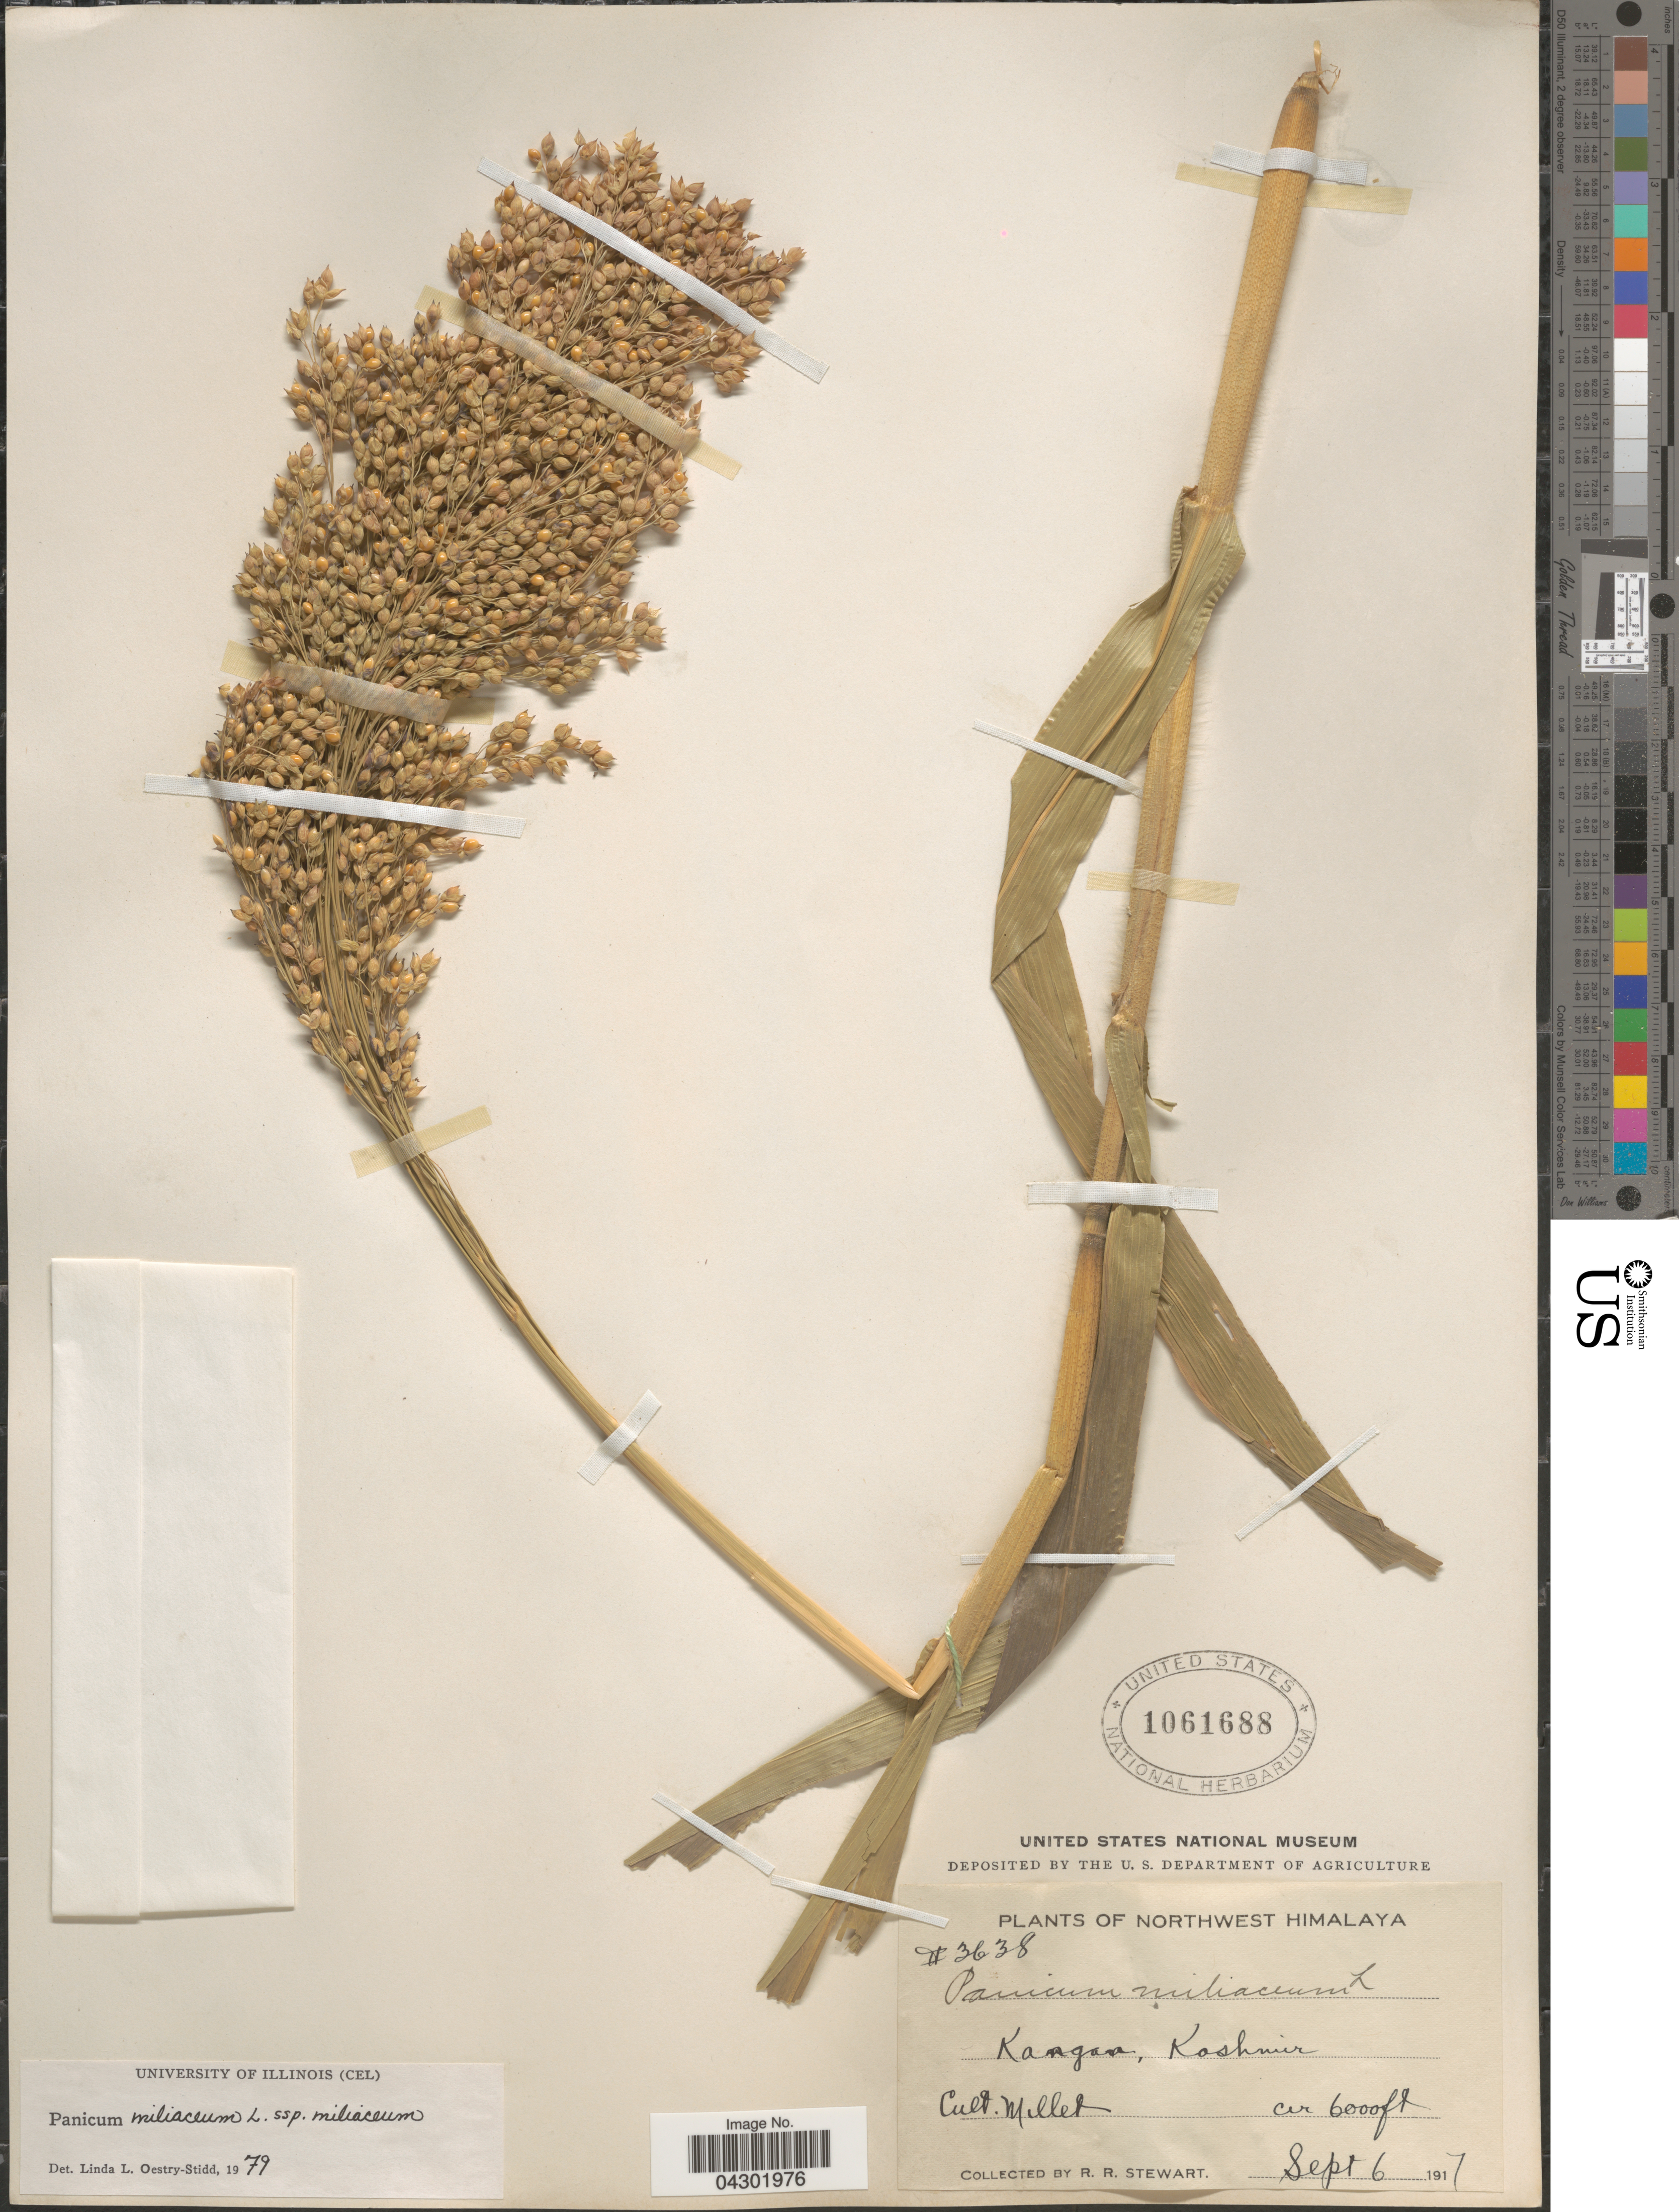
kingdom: Plantae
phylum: Tracheophyta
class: Liliopsida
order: Poales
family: Poaceae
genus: Panicum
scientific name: Panicum miliaceum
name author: L.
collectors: R. Stewart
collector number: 3638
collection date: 1917-09-06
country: India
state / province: Jammu and Kashmir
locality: Northwest Himalaya. Kangan, Kashmir. Cult. Millet.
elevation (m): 1829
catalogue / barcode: US 1061688